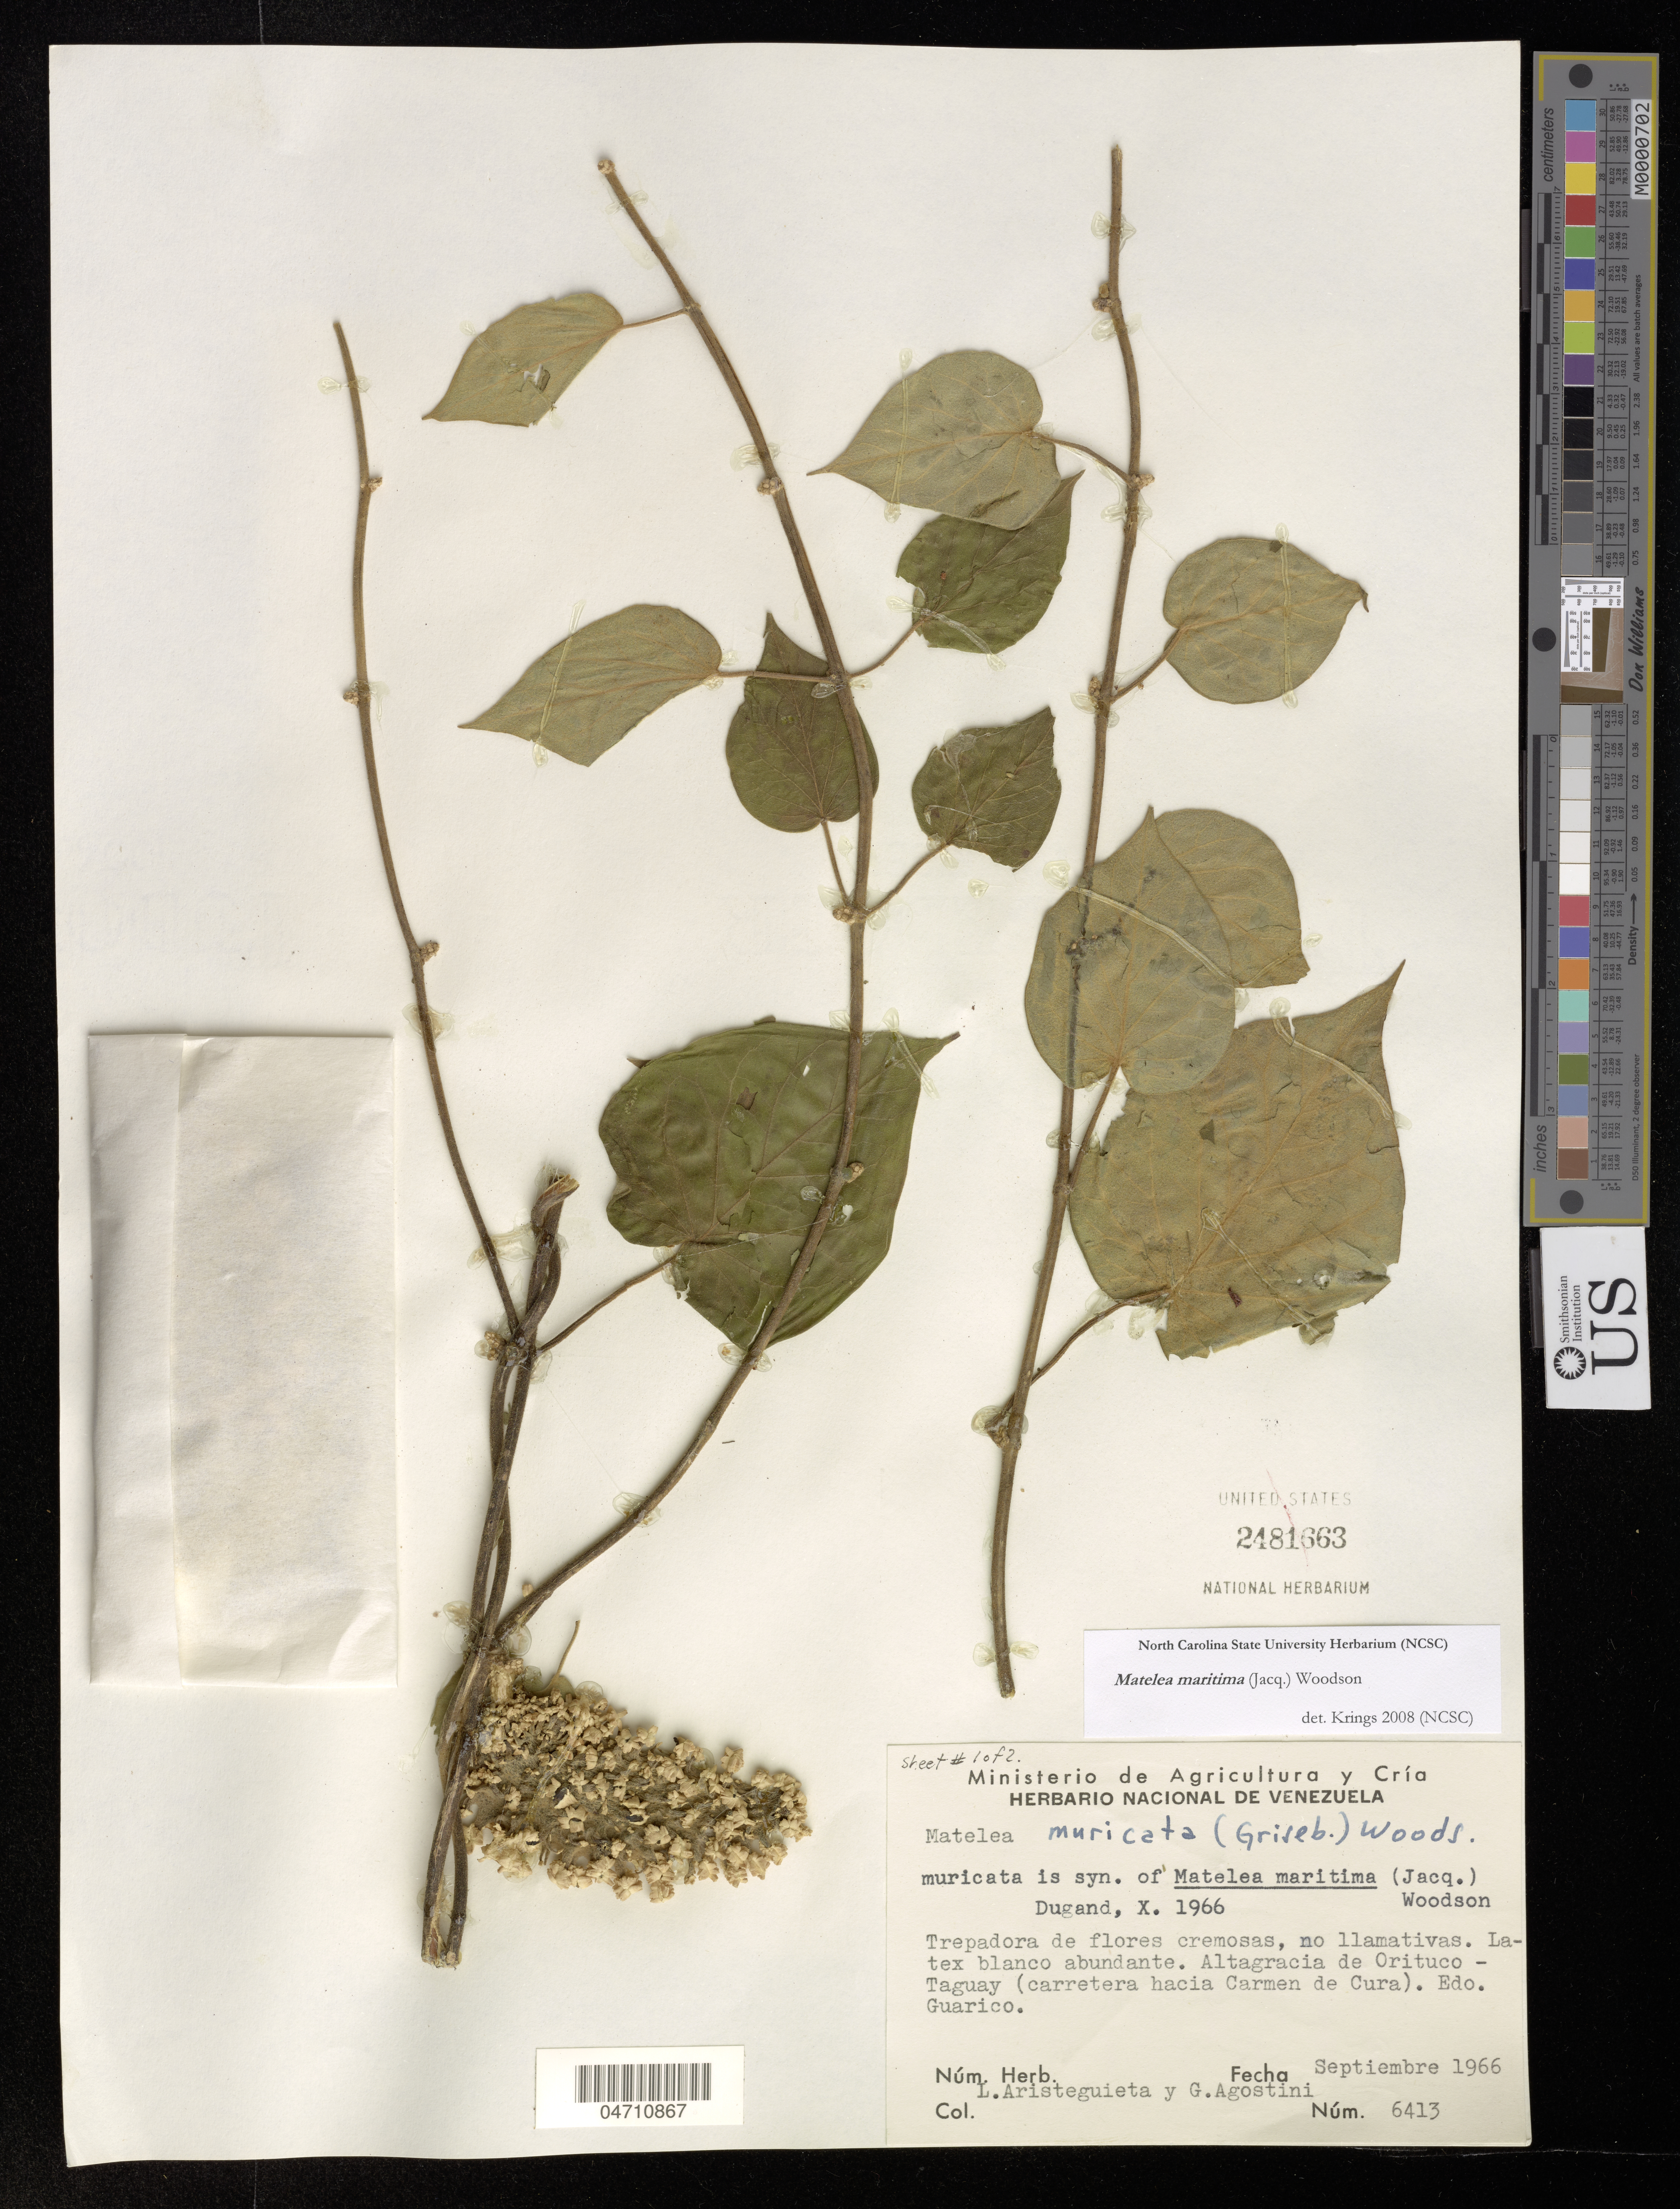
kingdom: Plantae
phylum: Tracheophyta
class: Magnoliopsida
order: Gentianales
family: Apocynaceae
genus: Matelea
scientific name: Matelea maritima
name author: (Jacq.) Woodson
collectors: L. Aristeguieta & G. Agostini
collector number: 6413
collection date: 1966-09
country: Venezuela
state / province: Guarico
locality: Altagracia de Orituco-Taguay (carretera hacia Carmen de Cura).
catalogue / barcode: US 2481663